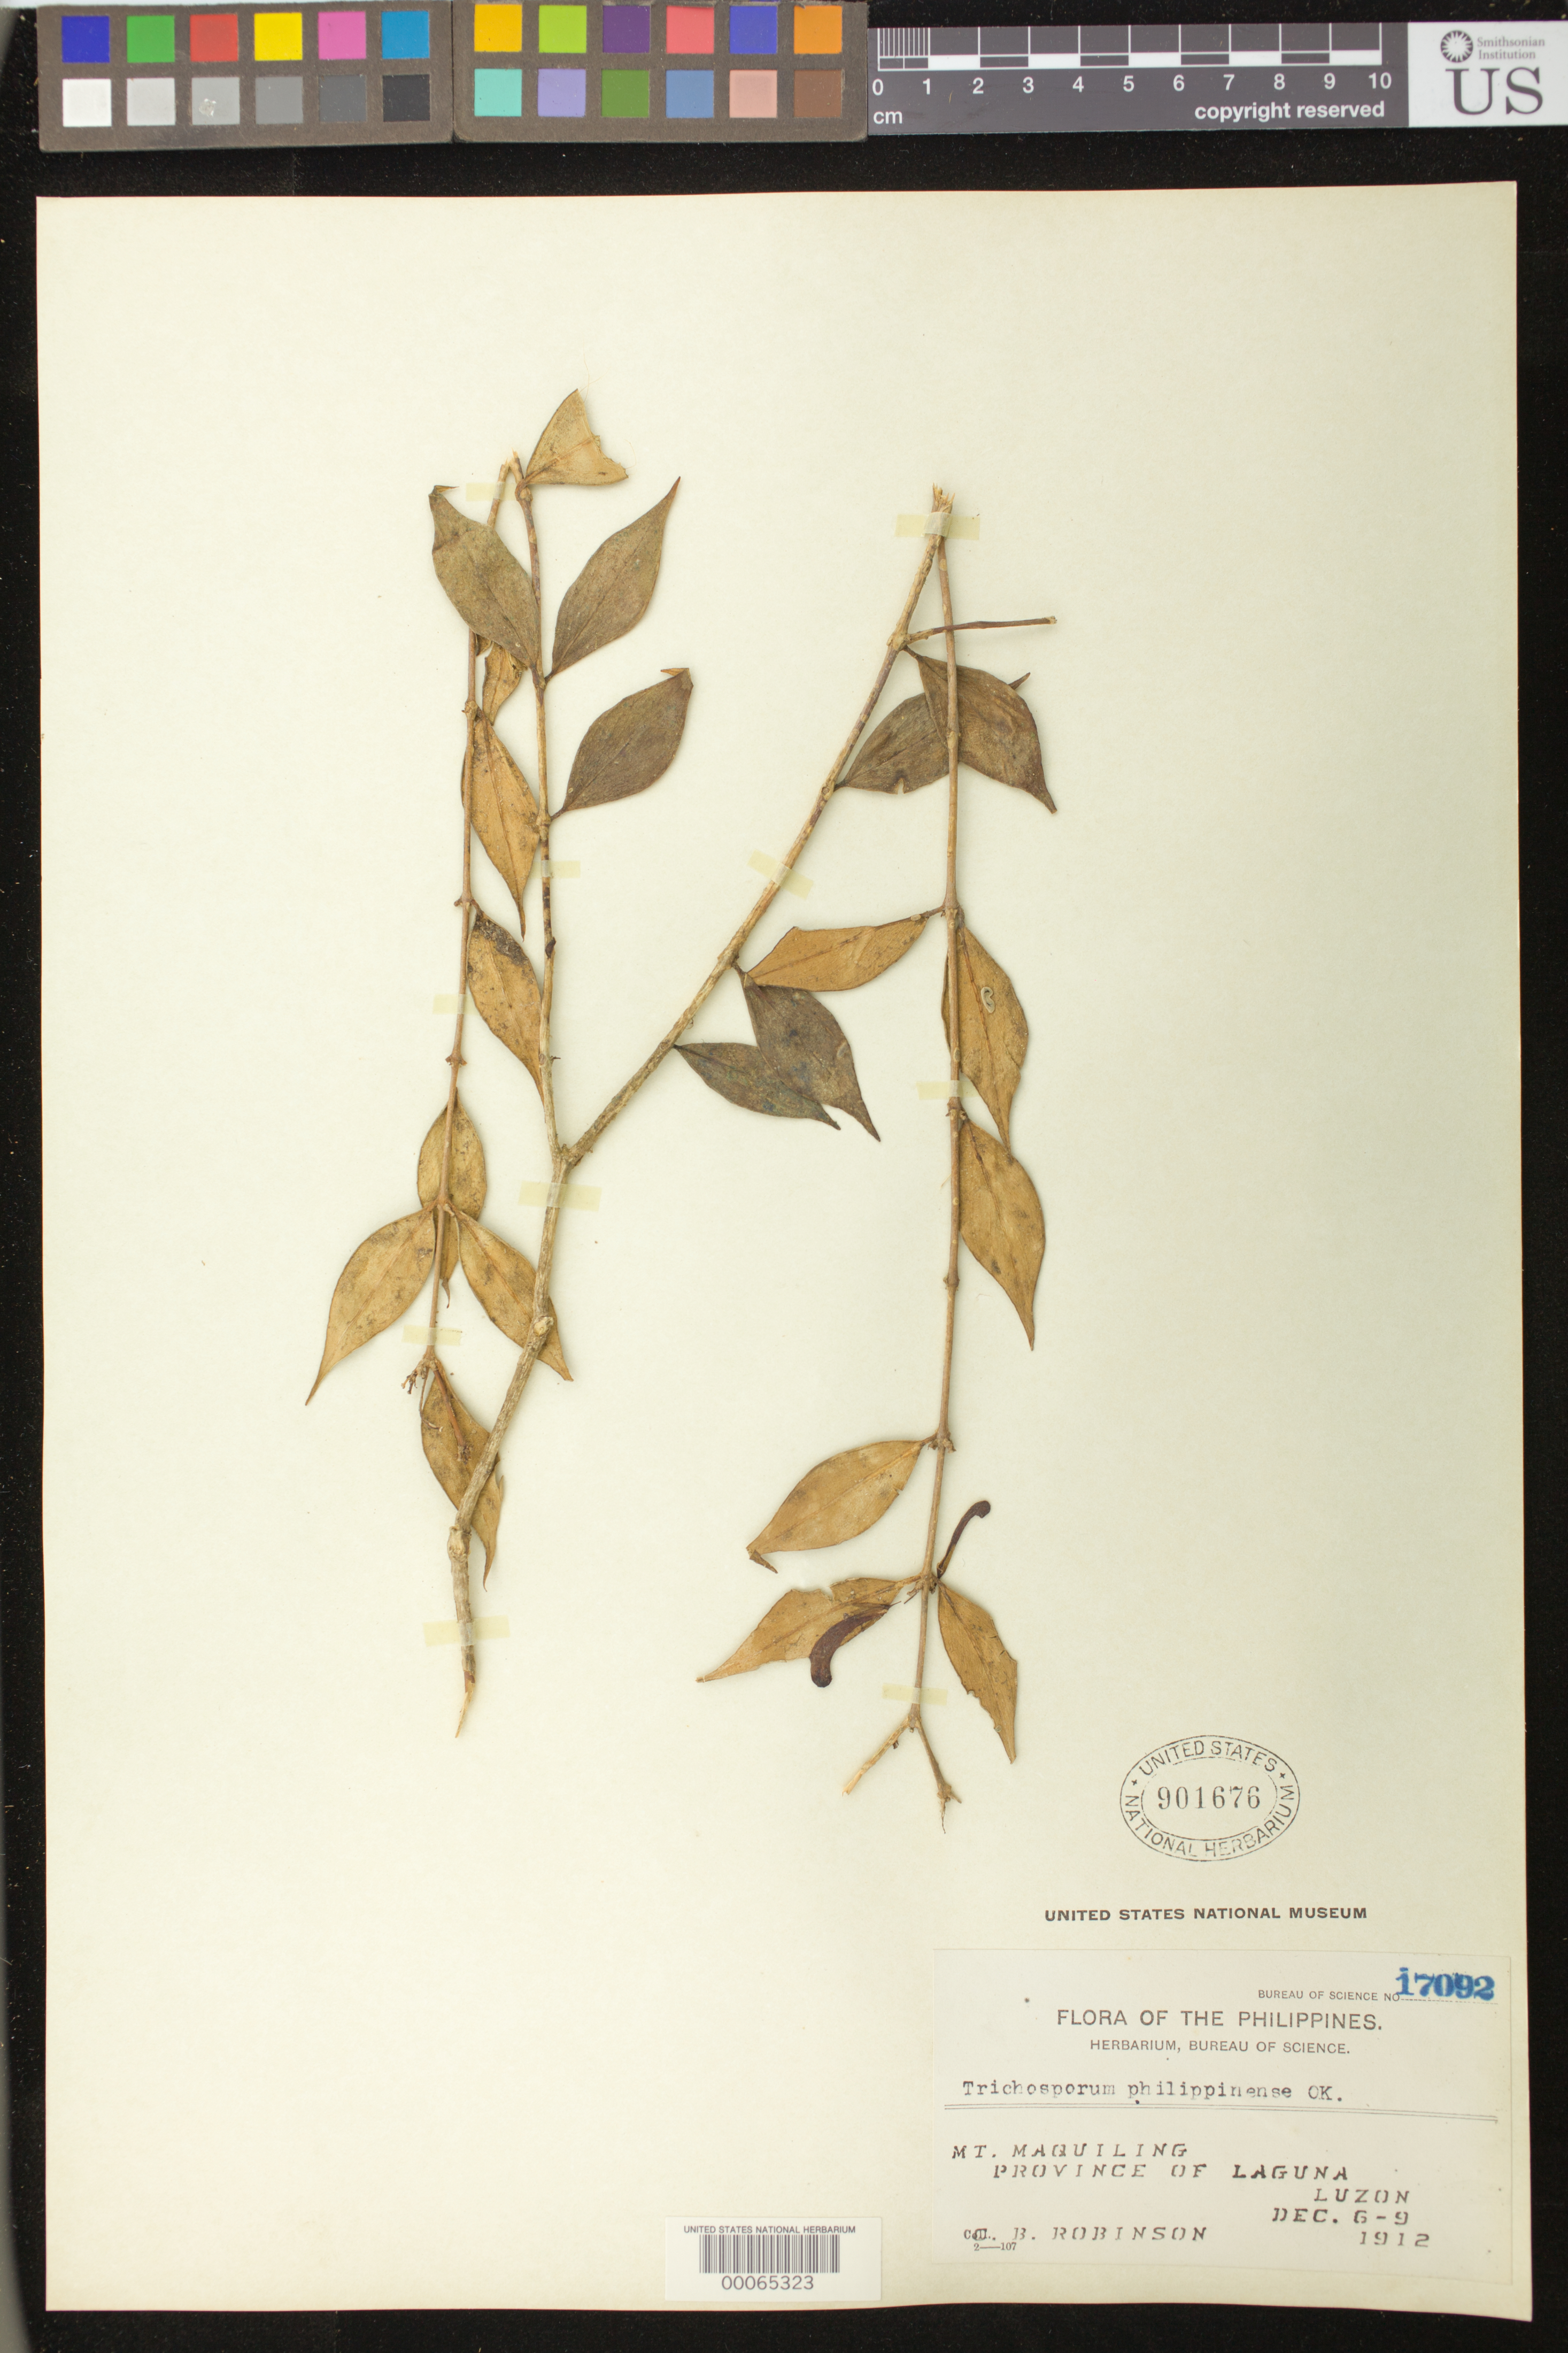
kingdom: Plantae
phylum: Tracheophyta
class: Magnoliopsida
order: Lamiales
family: Gesneriaceae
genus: Trichosporum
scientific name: Trichosporum philippinense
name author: (C.B. Clarke) Kuntze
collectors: C. Robinson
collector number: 17092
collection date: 1912-12-06/1912-12-09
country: Philippines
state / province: Calabarzon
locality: Mt. Maquiling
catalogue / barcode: US 901676